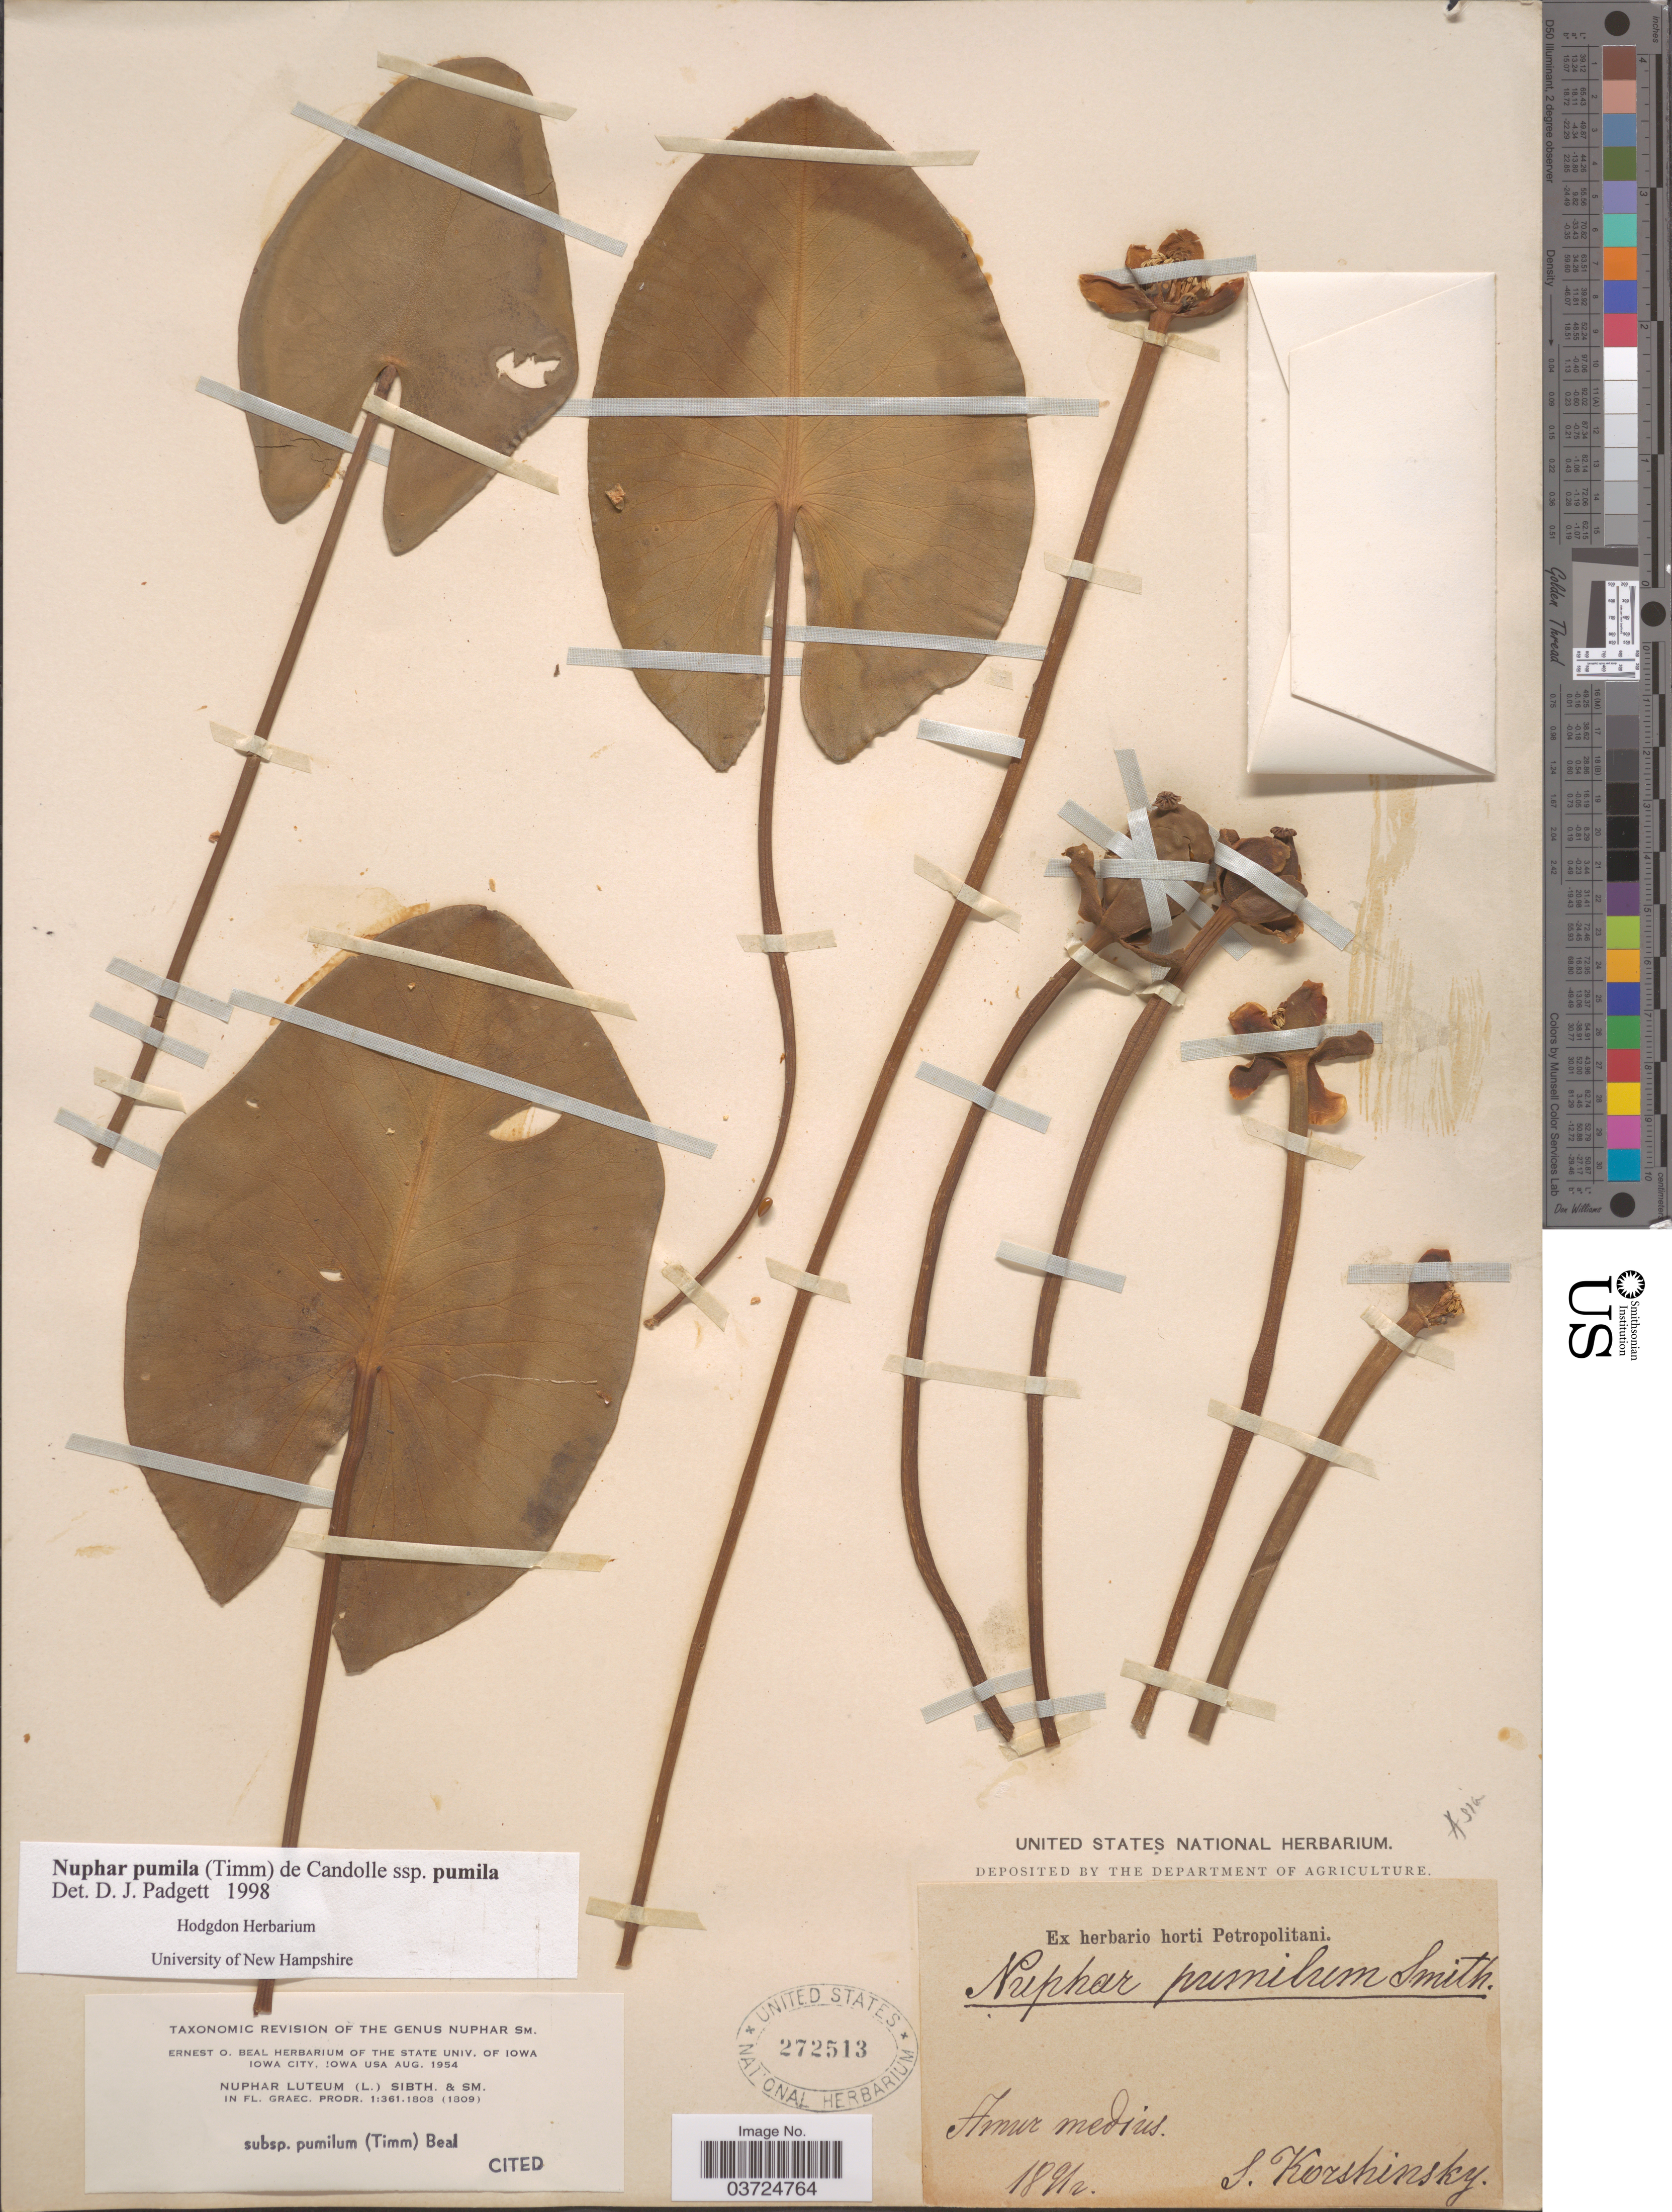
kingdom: Plantae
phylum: Tracheophyta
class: Magnoliopsida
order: Nymphaeales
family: Nymphaeaceae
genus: Nuphar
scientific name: Nuphar pumila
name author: (Timm) DC.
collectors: S. I. Korshinsky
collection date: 1891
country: Russian Federation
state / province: Amur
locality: Medius.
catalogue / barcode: US 272513